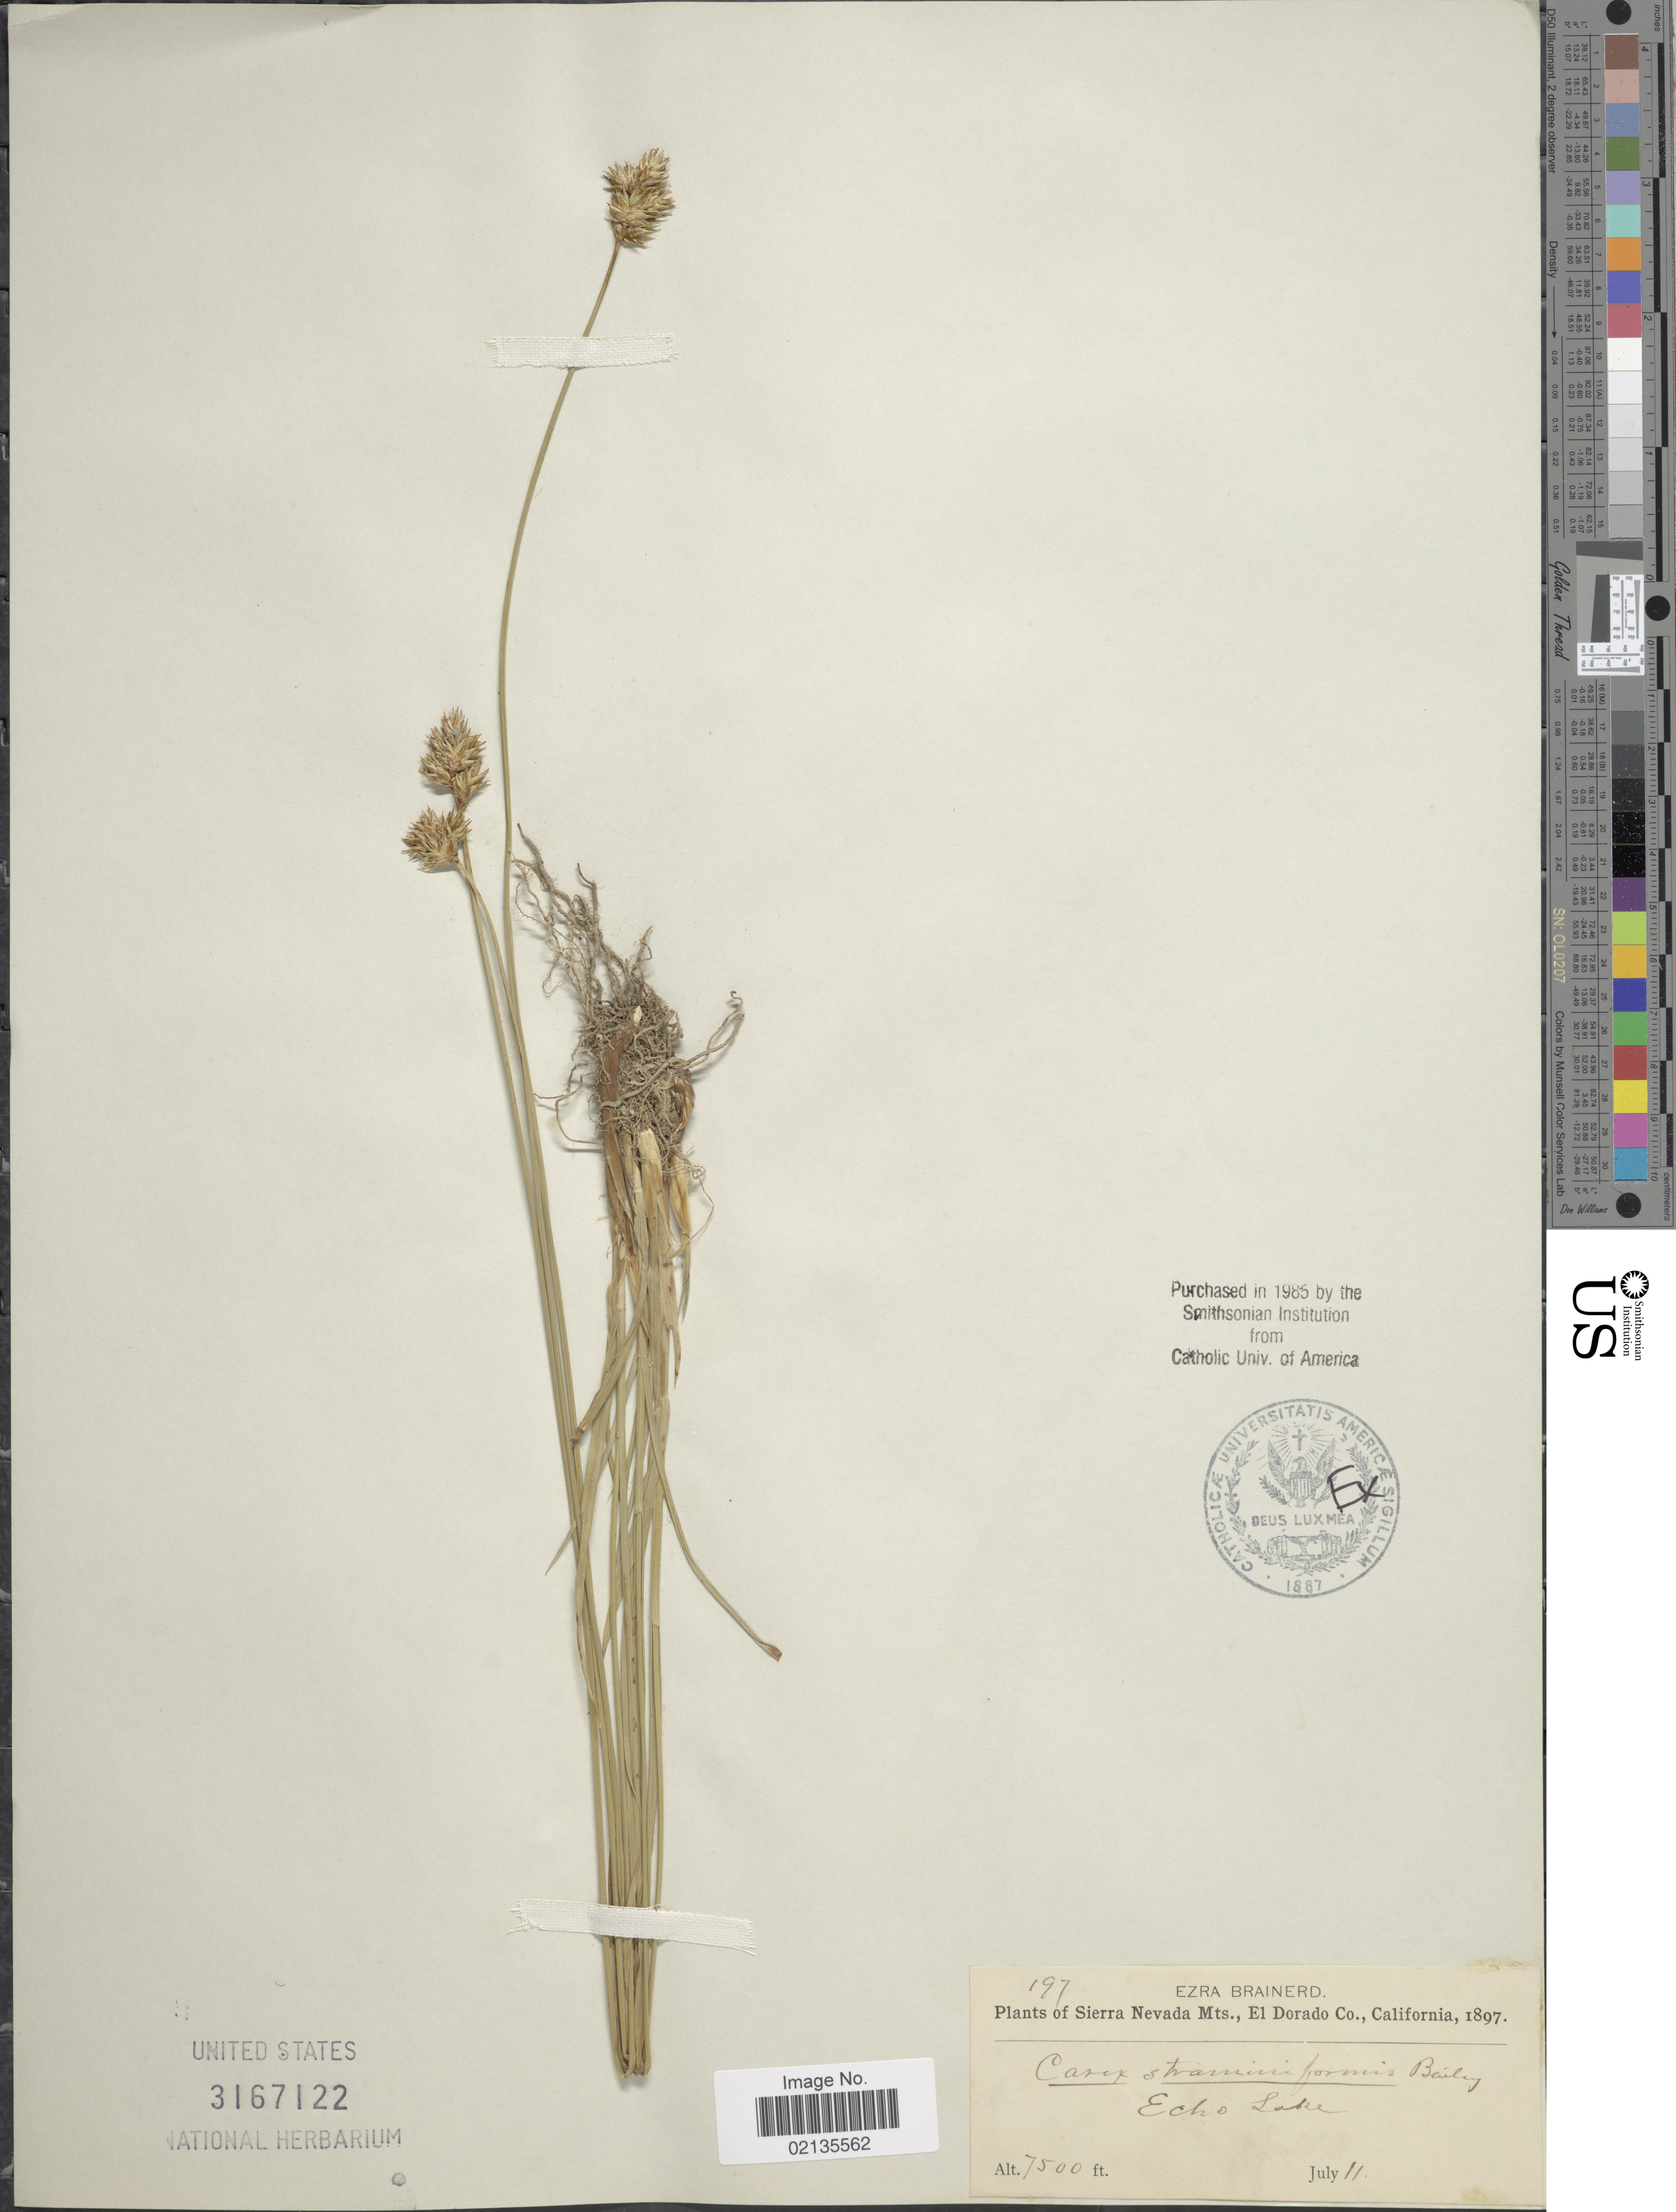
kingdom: Plantae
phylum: Tracheophyta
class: Liliopsida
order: Poales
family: Cyperaceae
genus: Carex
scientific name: Carex straminiformis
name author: L.H. Bailey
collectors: E. Brainerd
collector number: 197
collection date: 1897-07-11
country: United States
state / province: California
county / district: El Dorado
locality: Sierra Nevada Mts., El Dorado Co., Echo Lake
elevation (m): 2286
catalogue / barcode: US 3167122